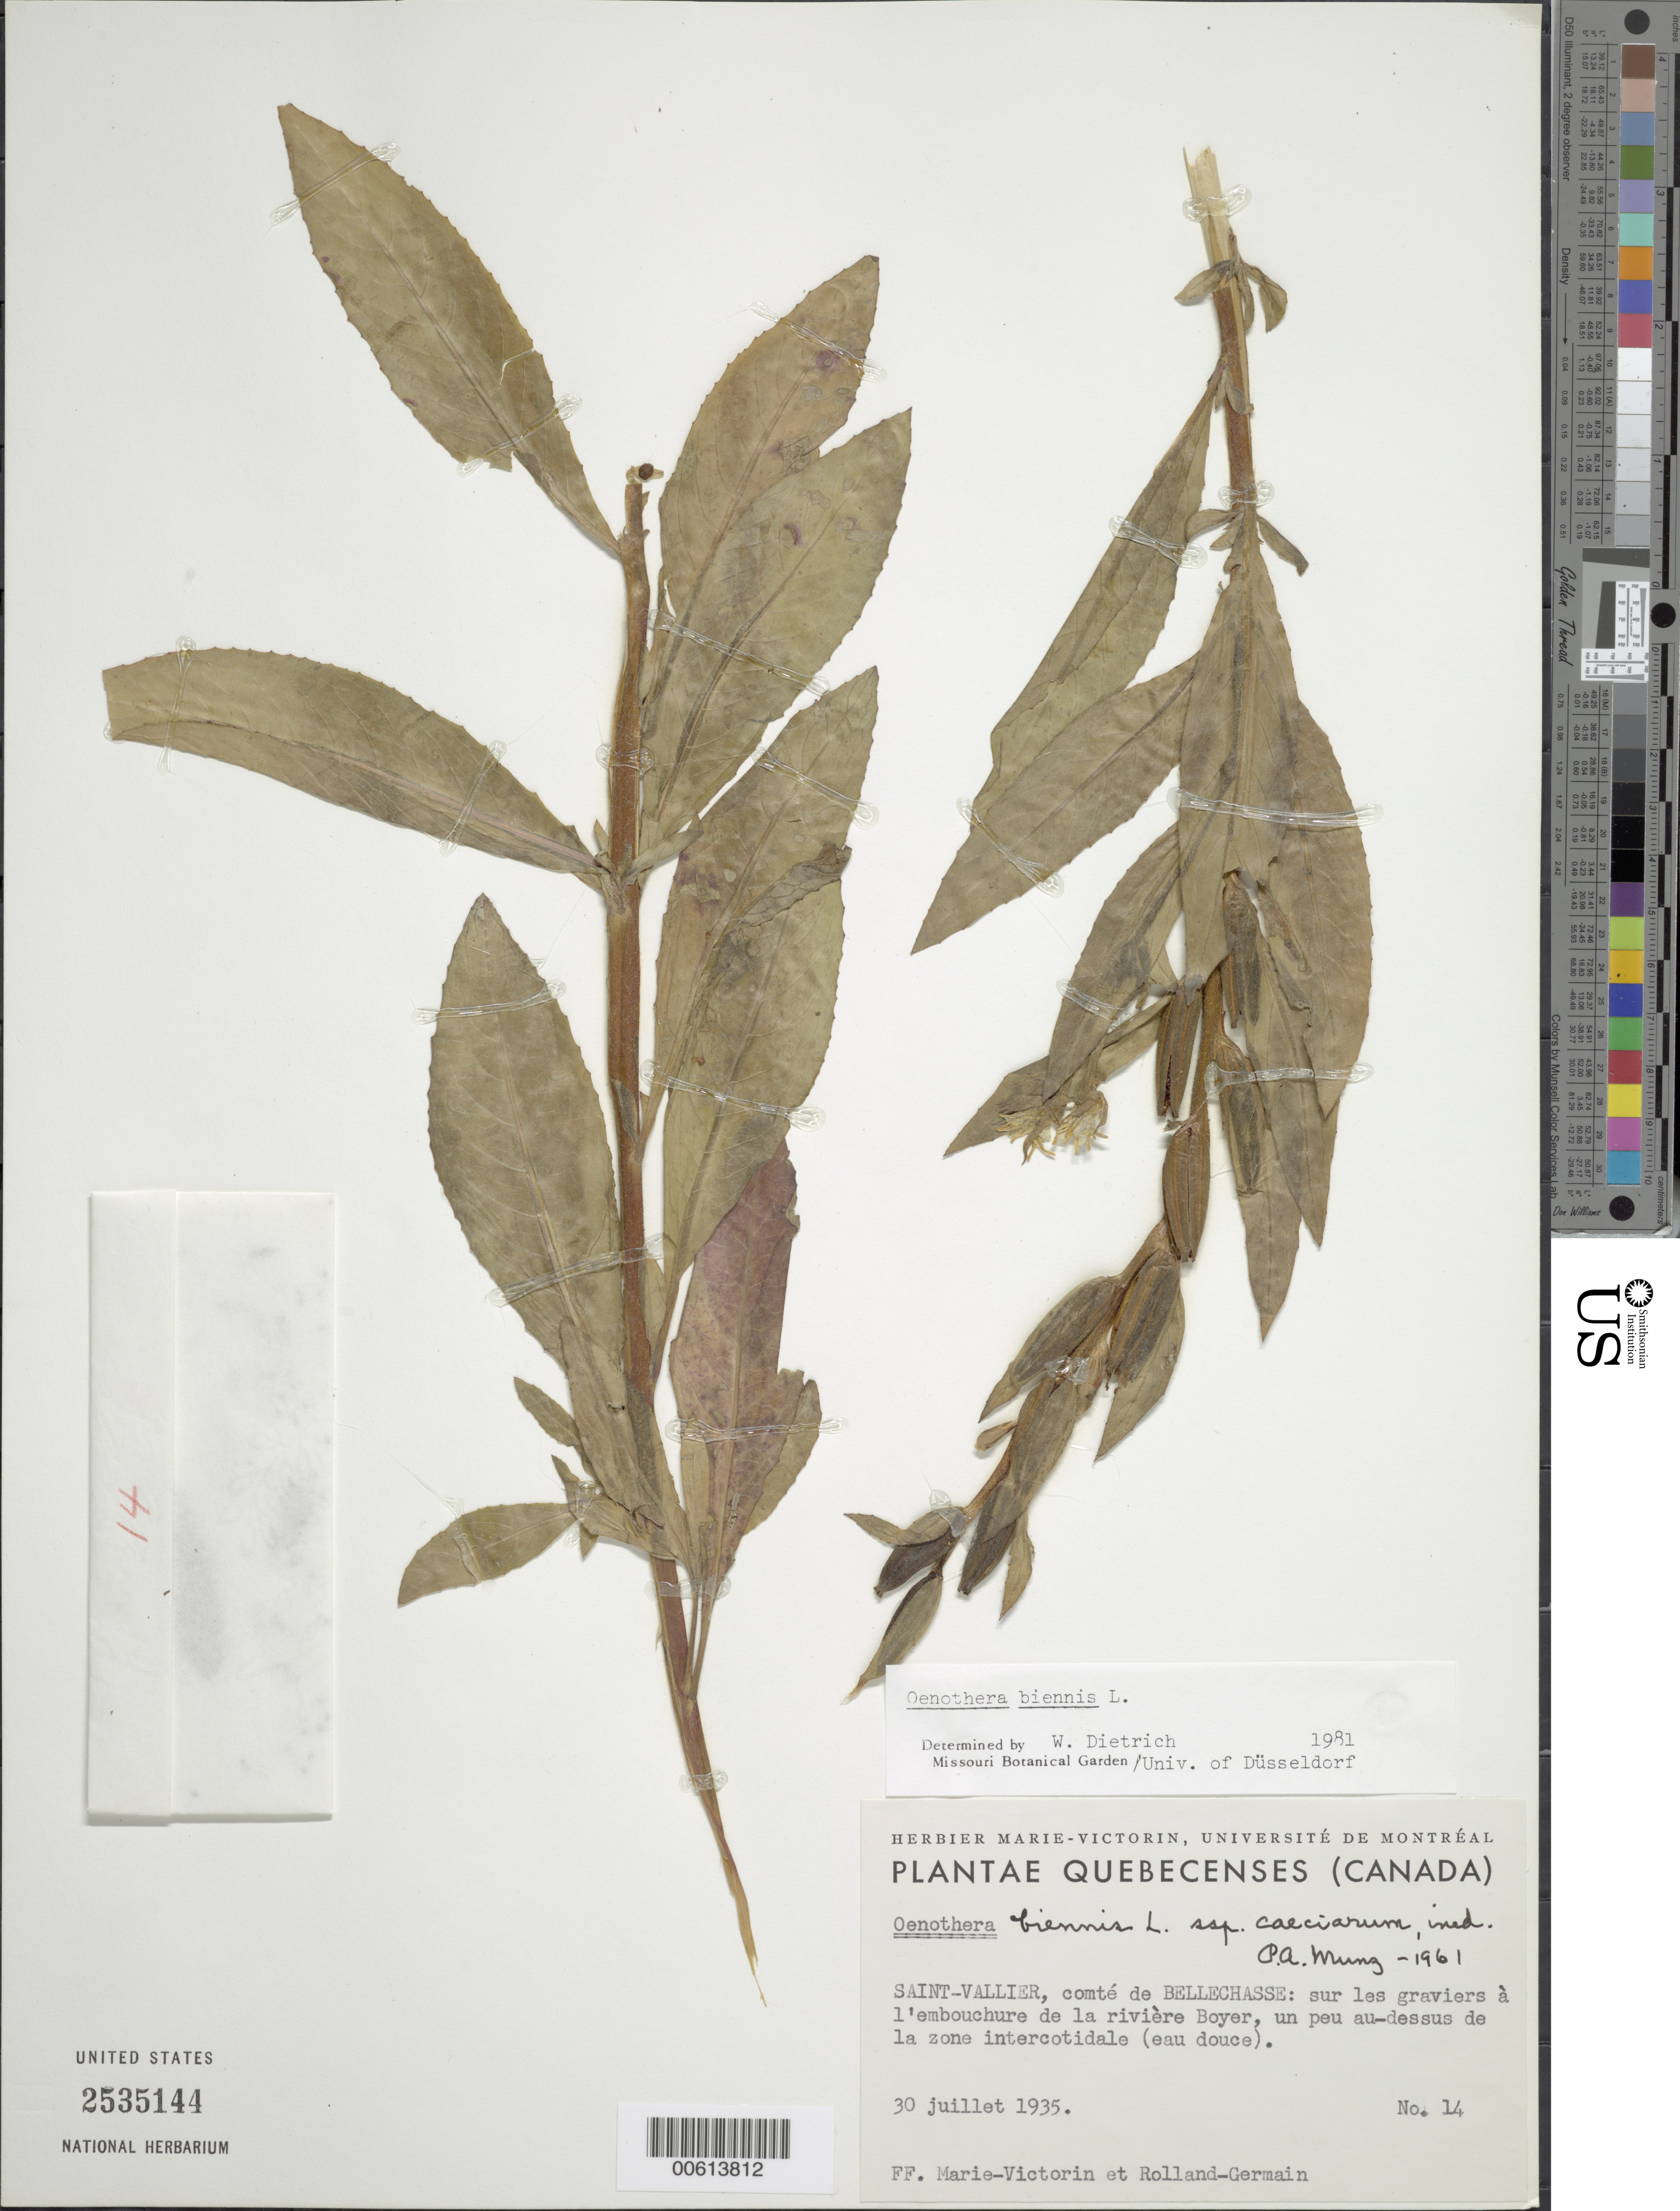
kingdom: Plantae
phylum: Tracheophyta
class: Magnoliopsida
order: Myrtales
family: Onagraceae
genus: Oenothera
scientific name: Oenothera biennis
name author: L.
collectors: Fr. Marie-Victorin & Rolland-Germain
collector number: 14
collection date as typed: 30 Jul 1935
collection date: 1935-07-30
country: Canada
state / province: Quebec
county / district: Bellechasse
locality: Saint-Vallier, comte de Bellechasse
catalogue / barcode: US 2535144